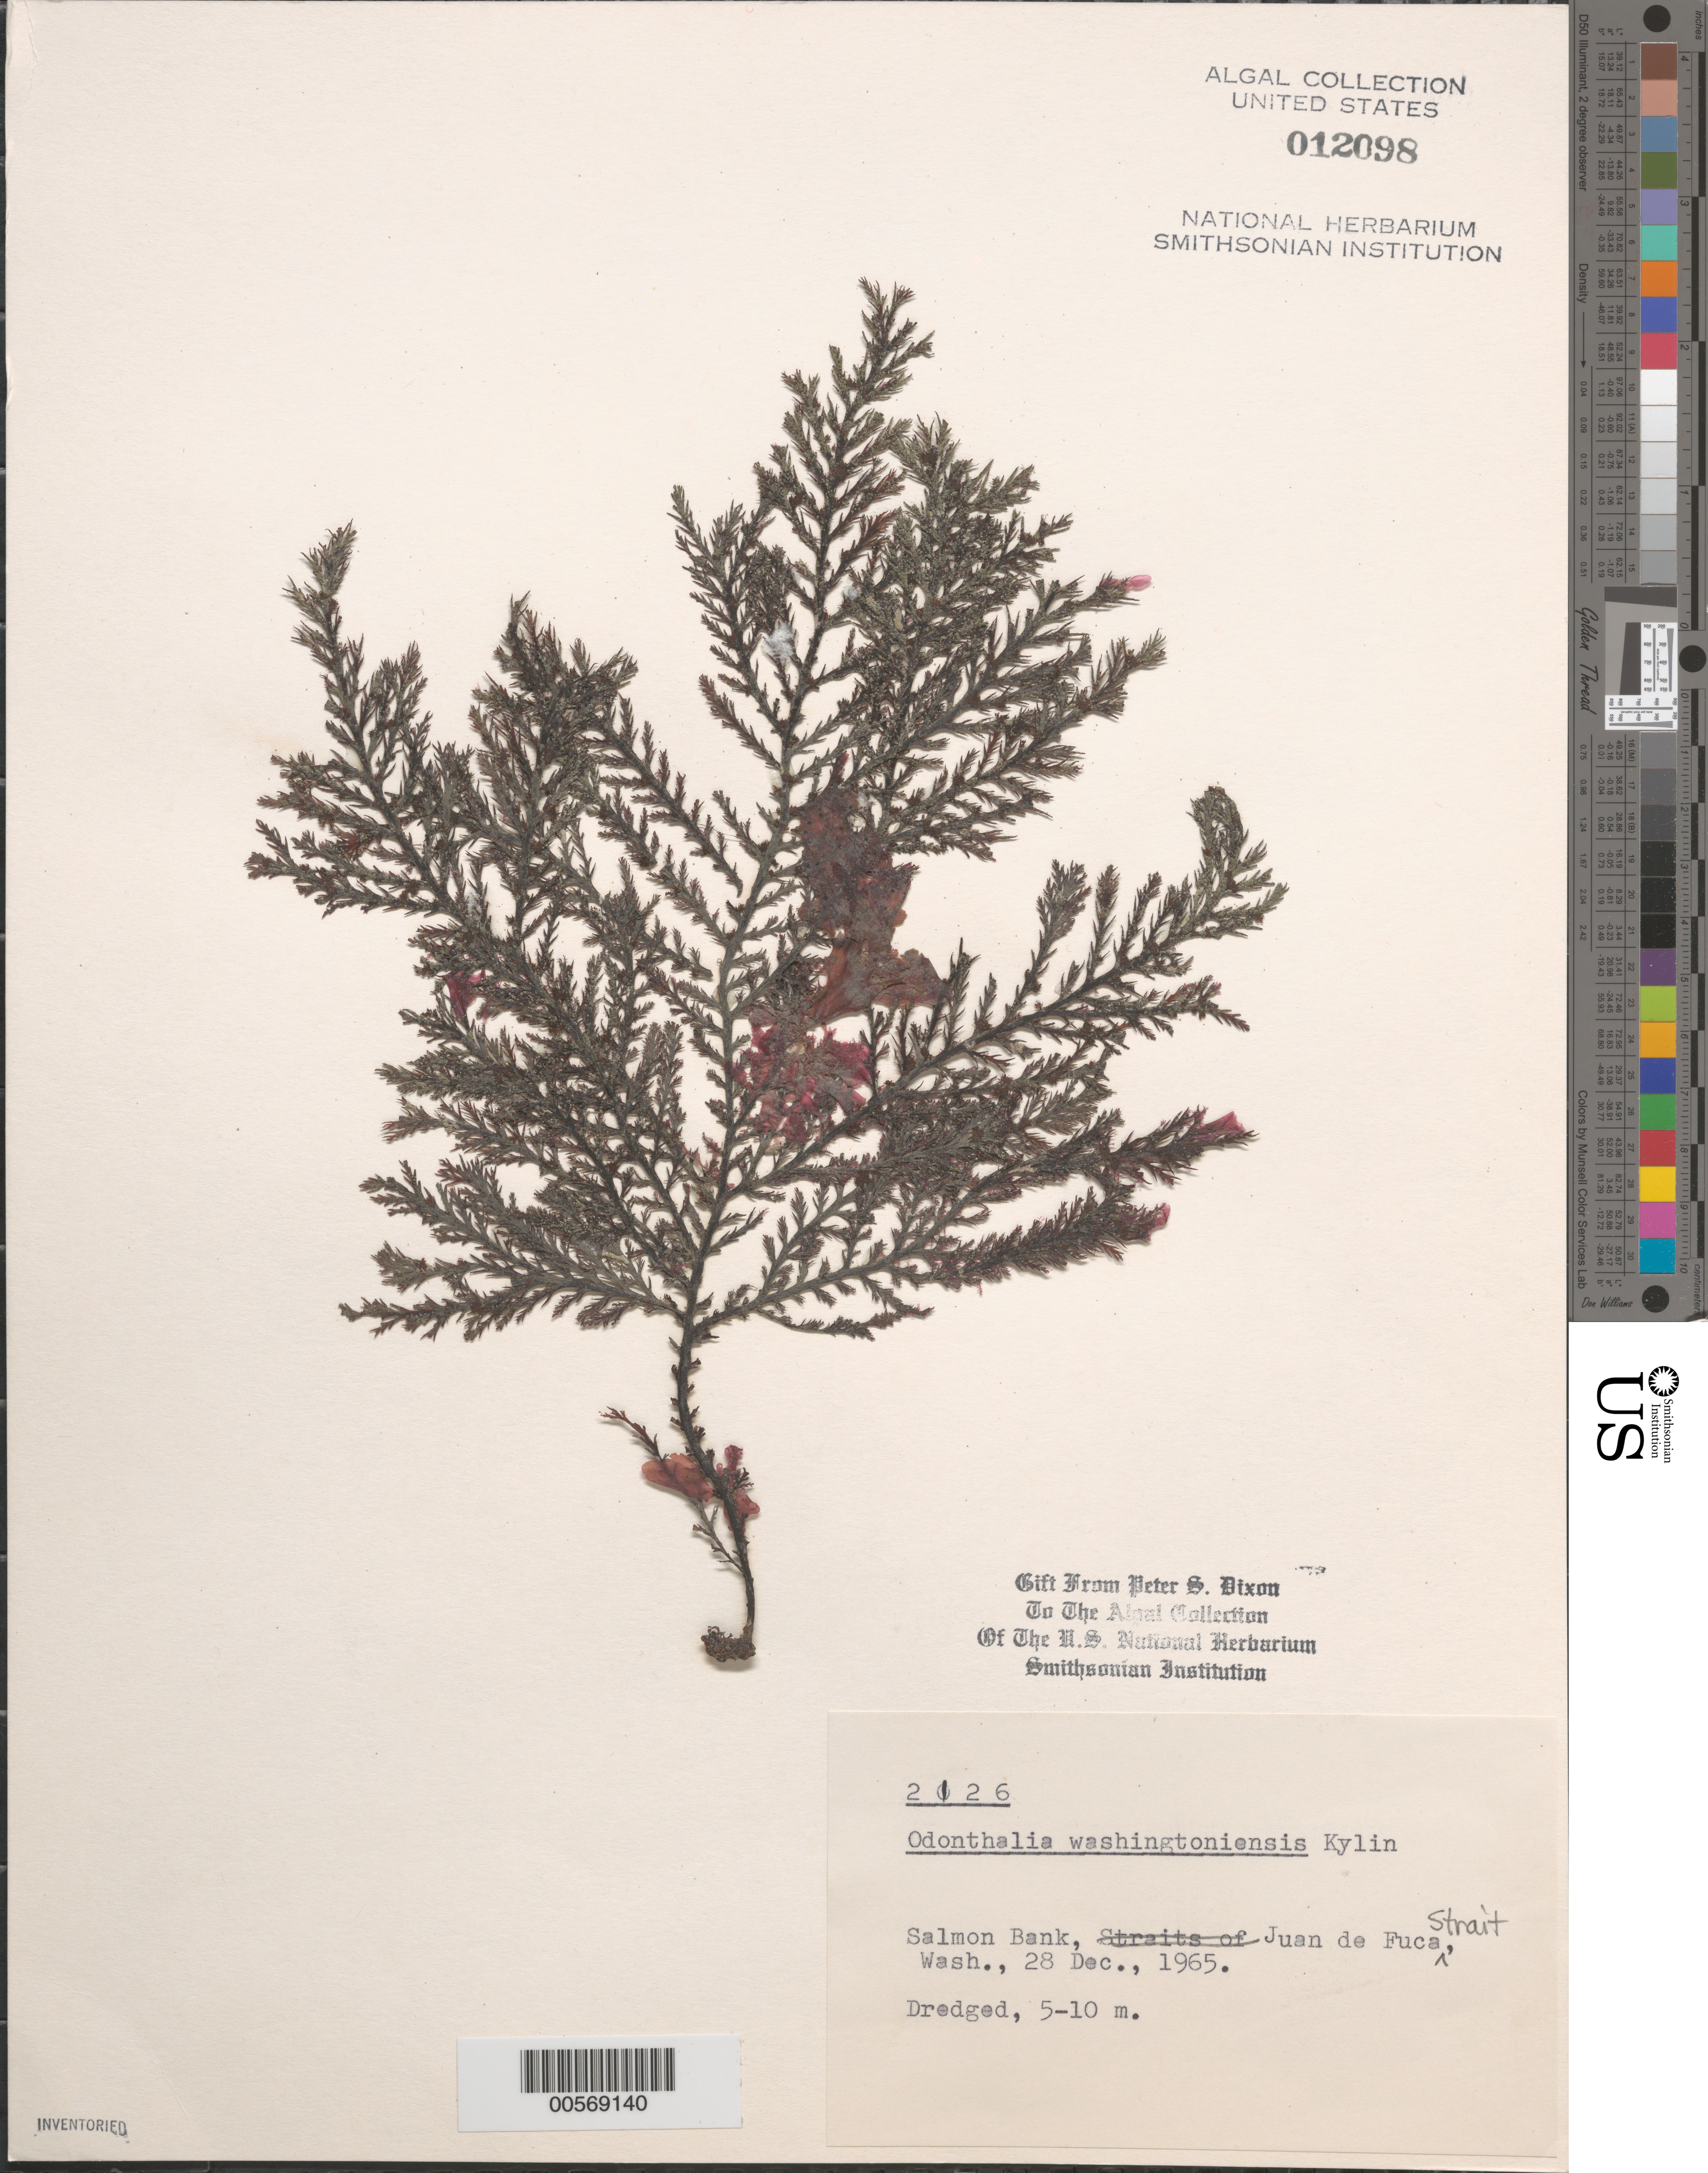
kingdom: Plantae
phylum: Rhodophyta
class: Florideophyceae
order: Ceramiales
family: Rhodomelaceae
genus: Odonthalia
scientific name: Odonthalia washingtoniensis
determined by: Dixon, P. S.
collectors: P. S. Dixon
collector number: PSD 2126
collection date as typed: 28 Dec 1965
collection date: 1965-12-28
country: United States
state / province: Washington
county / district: San Juan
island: San Juan Islands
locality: Salmon Bank, Strait of Juan de Fuca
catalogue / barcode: US 12098